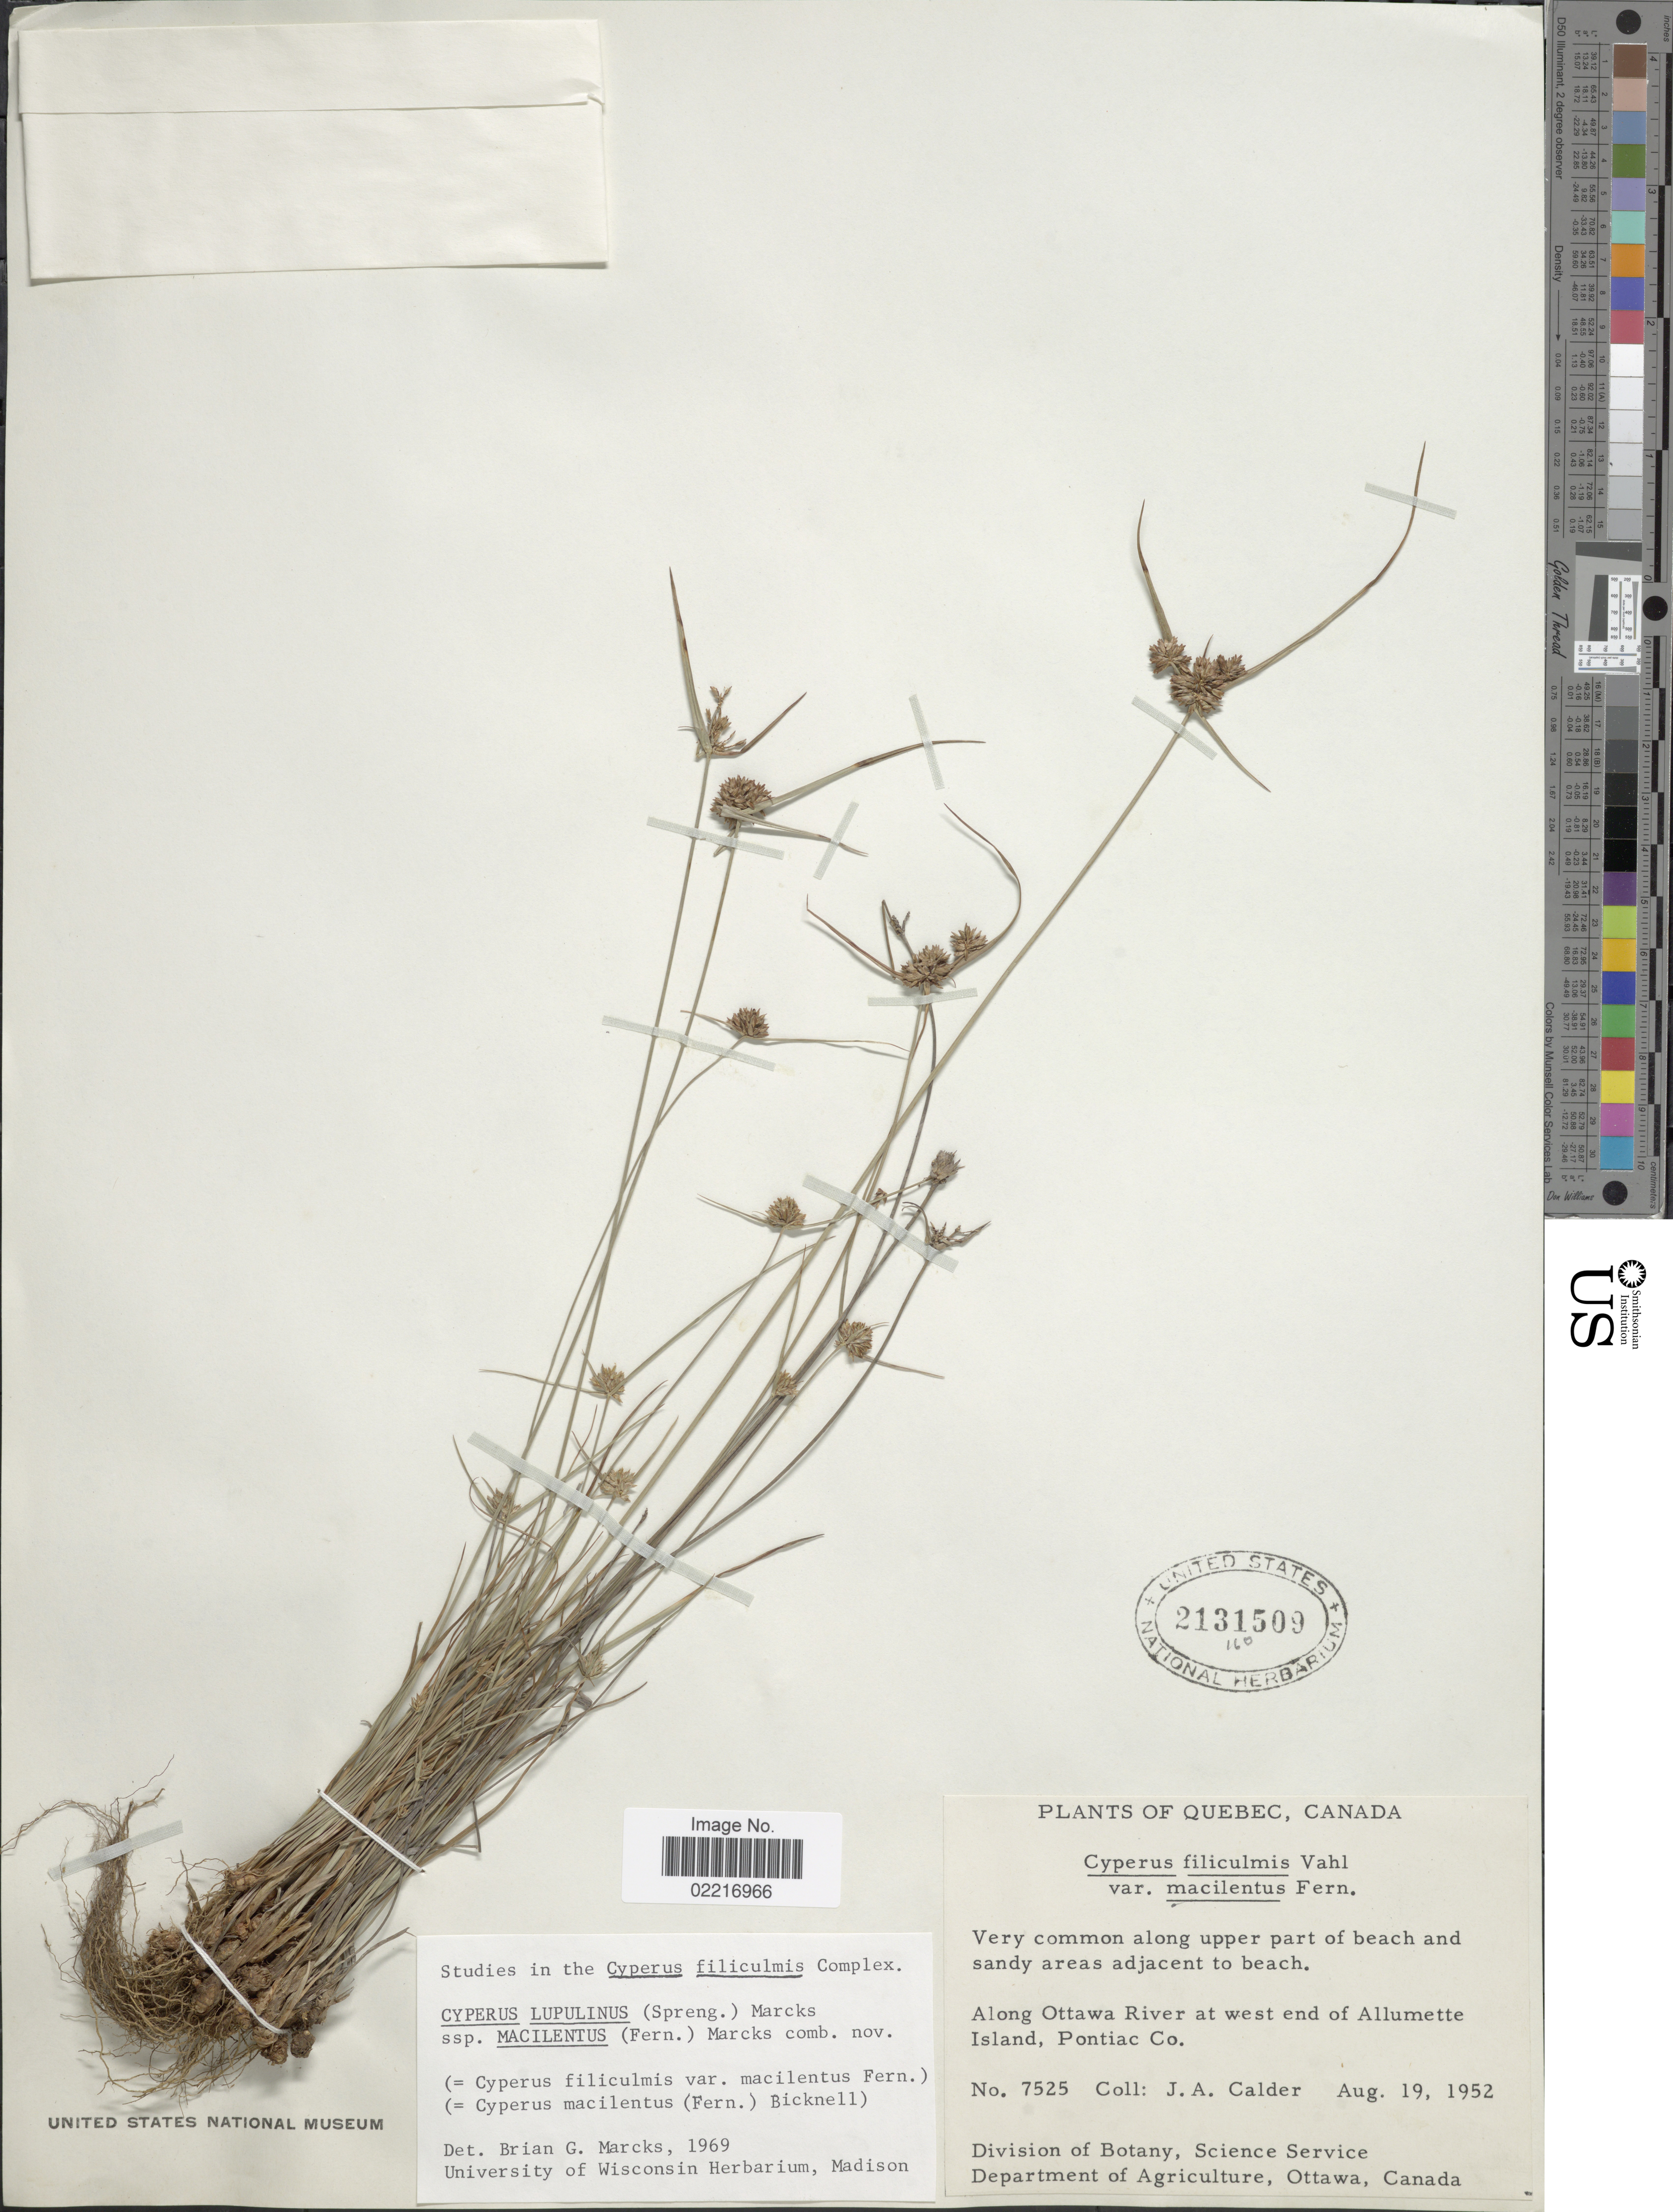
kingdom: Plantae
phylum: Tracheophyta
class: Liliopsida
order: Poales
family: Cyperaceae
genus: Cyperus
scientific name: Cyperus lupulinus subsp. macilentus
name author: (Fernald) Marcks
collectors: J. A. Calder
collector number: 7525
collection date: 1952-08-19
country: Canada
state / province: Quebec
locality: Along Ottawa River at west end of Allumette Island, Pontiac Co.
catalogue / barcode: US 2131509